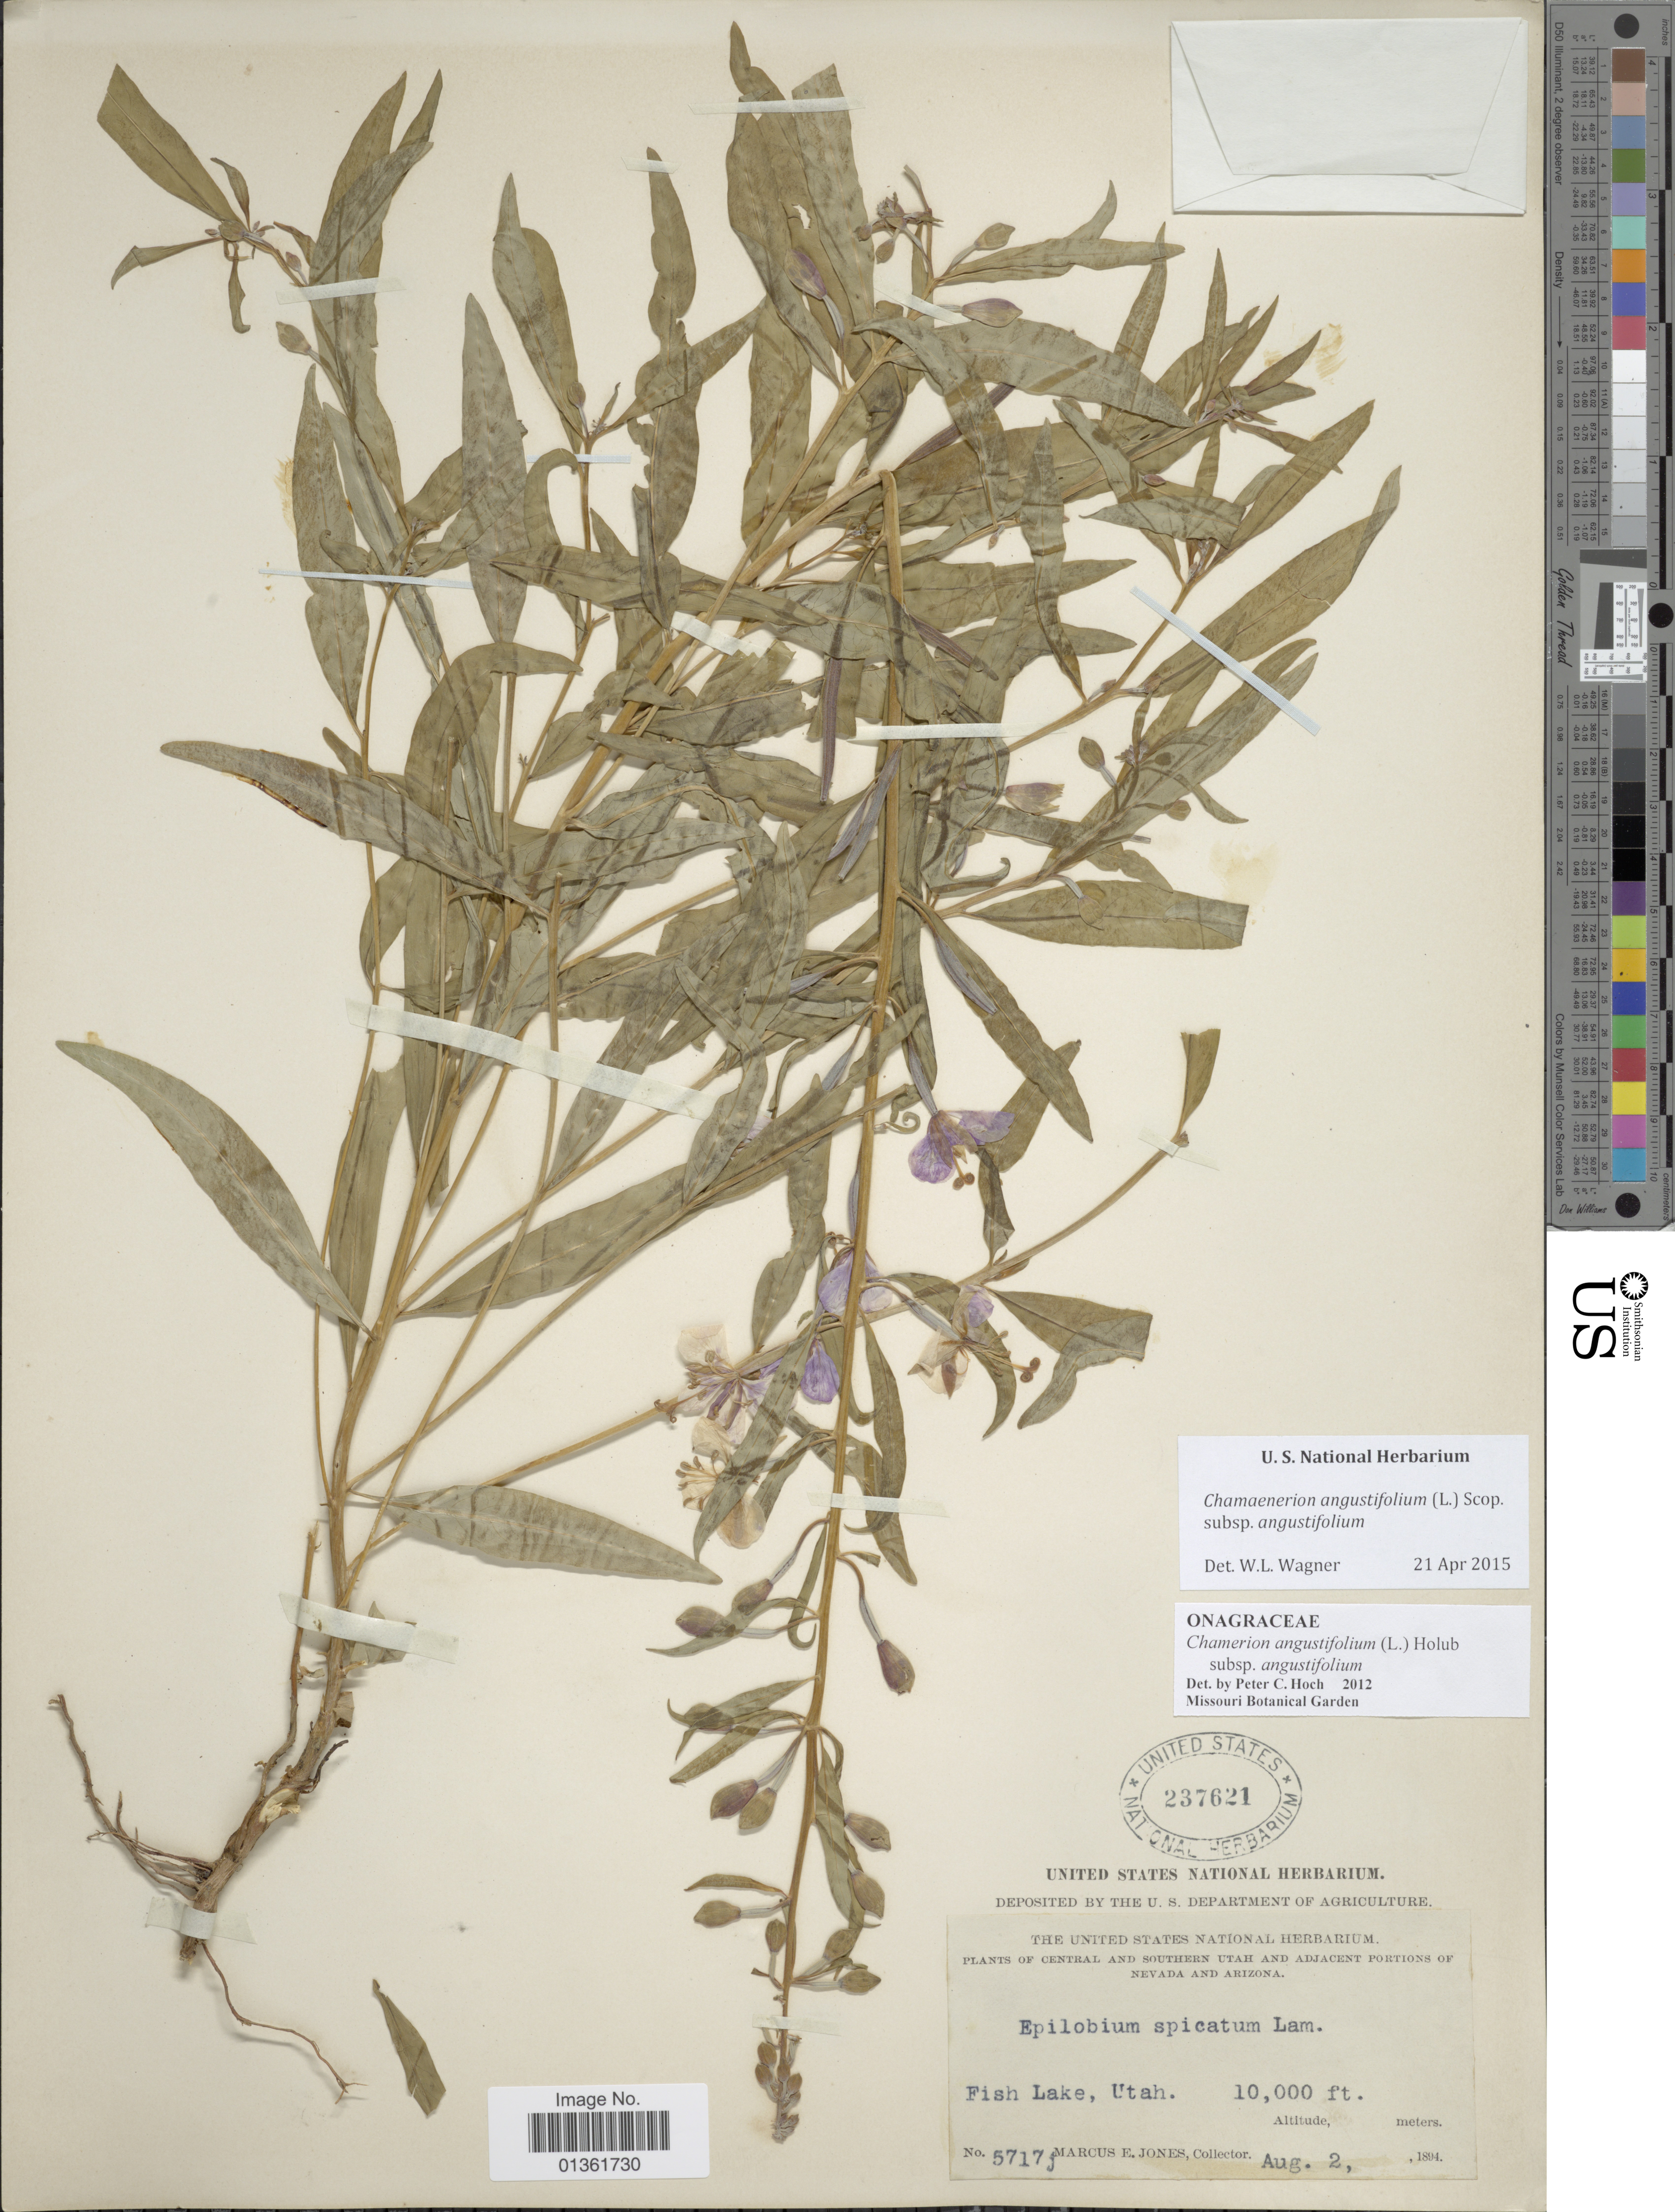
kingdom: Plantae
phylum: Tracheophyta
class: Magnoliopsida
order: Myrtales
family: Onagraceae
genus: Chamaenerion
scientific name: Chamaenerion angustifolium subsp. angustifolium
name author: (L.) Scop.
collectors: M. E. Jones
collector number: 5717j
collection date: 1894-08-02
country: United States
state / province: Utah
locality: Central and Southern Utah and adjacent portions of Nevada and Arizona. Fish Lake.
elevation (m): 3048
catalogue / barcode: US 237621